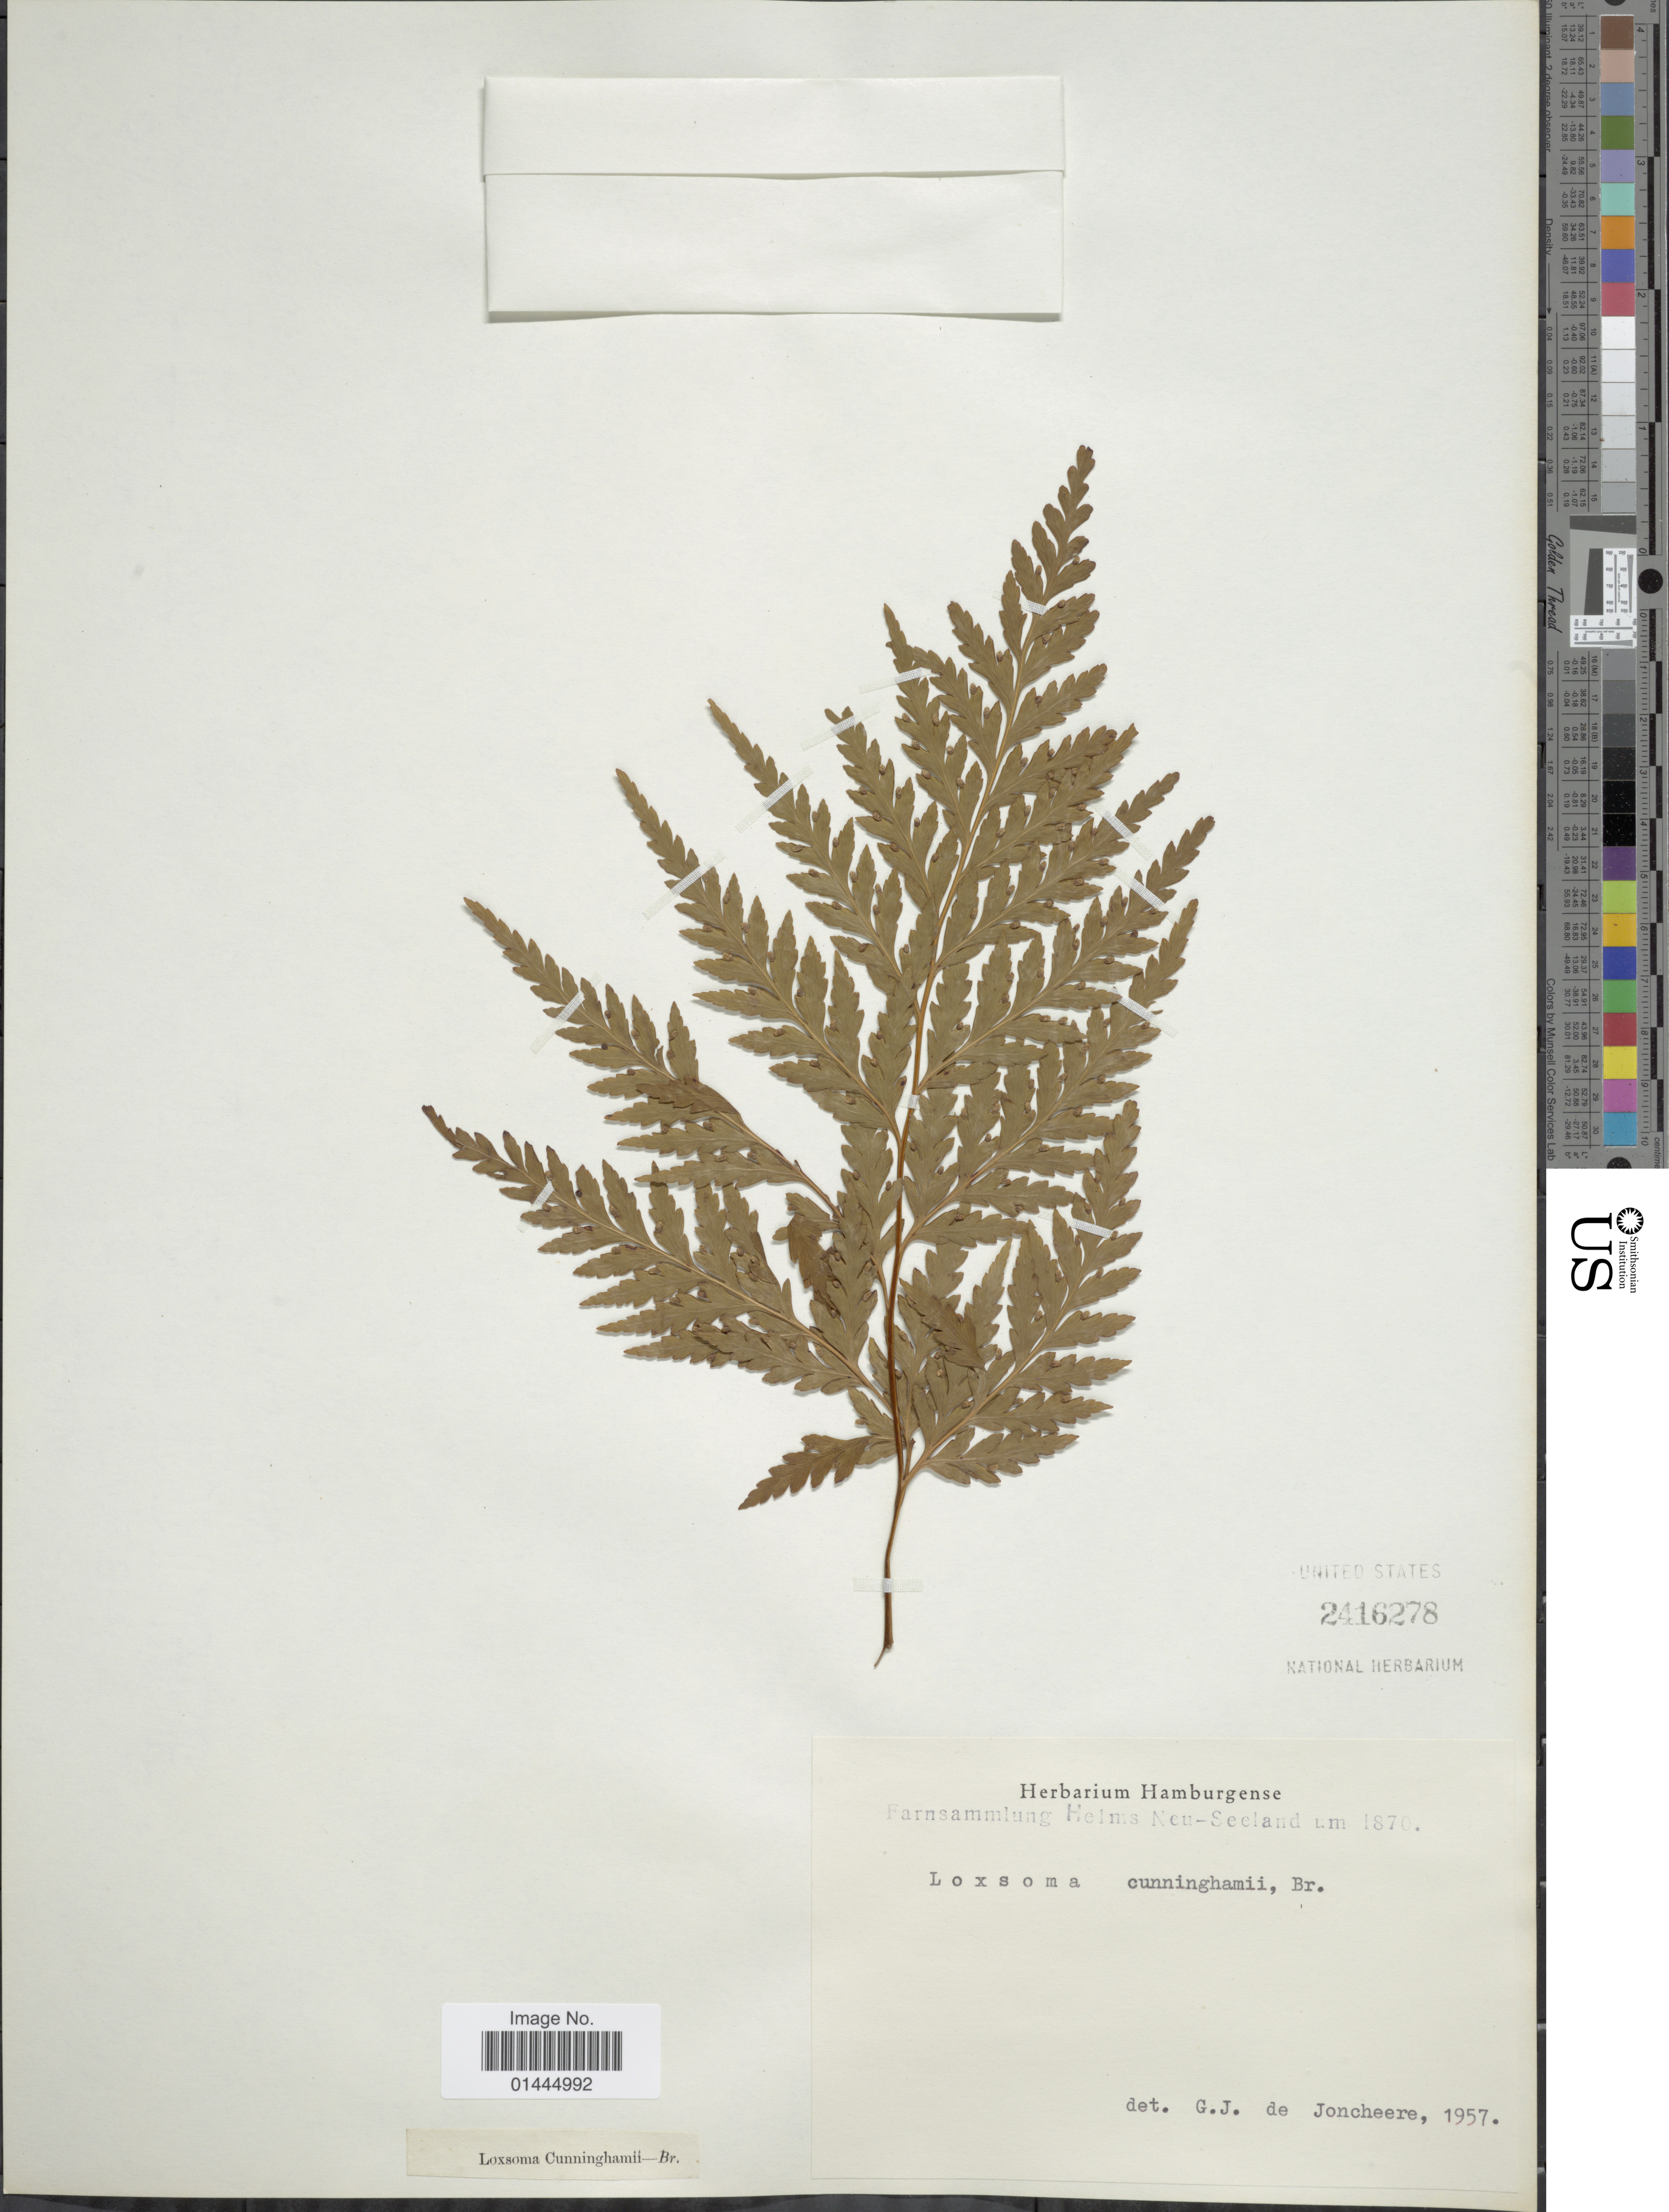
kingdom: Plantae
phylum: Tracheophyta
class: Polypodiopsida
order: Cyatheales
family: Loxsomataceae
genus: Loxsoma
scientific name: Loxsoma cunninghamii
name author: R. Br.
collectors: F. Helms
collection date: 1870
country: New Zealand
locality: Neu-Seeland.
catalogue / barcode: US 2416278